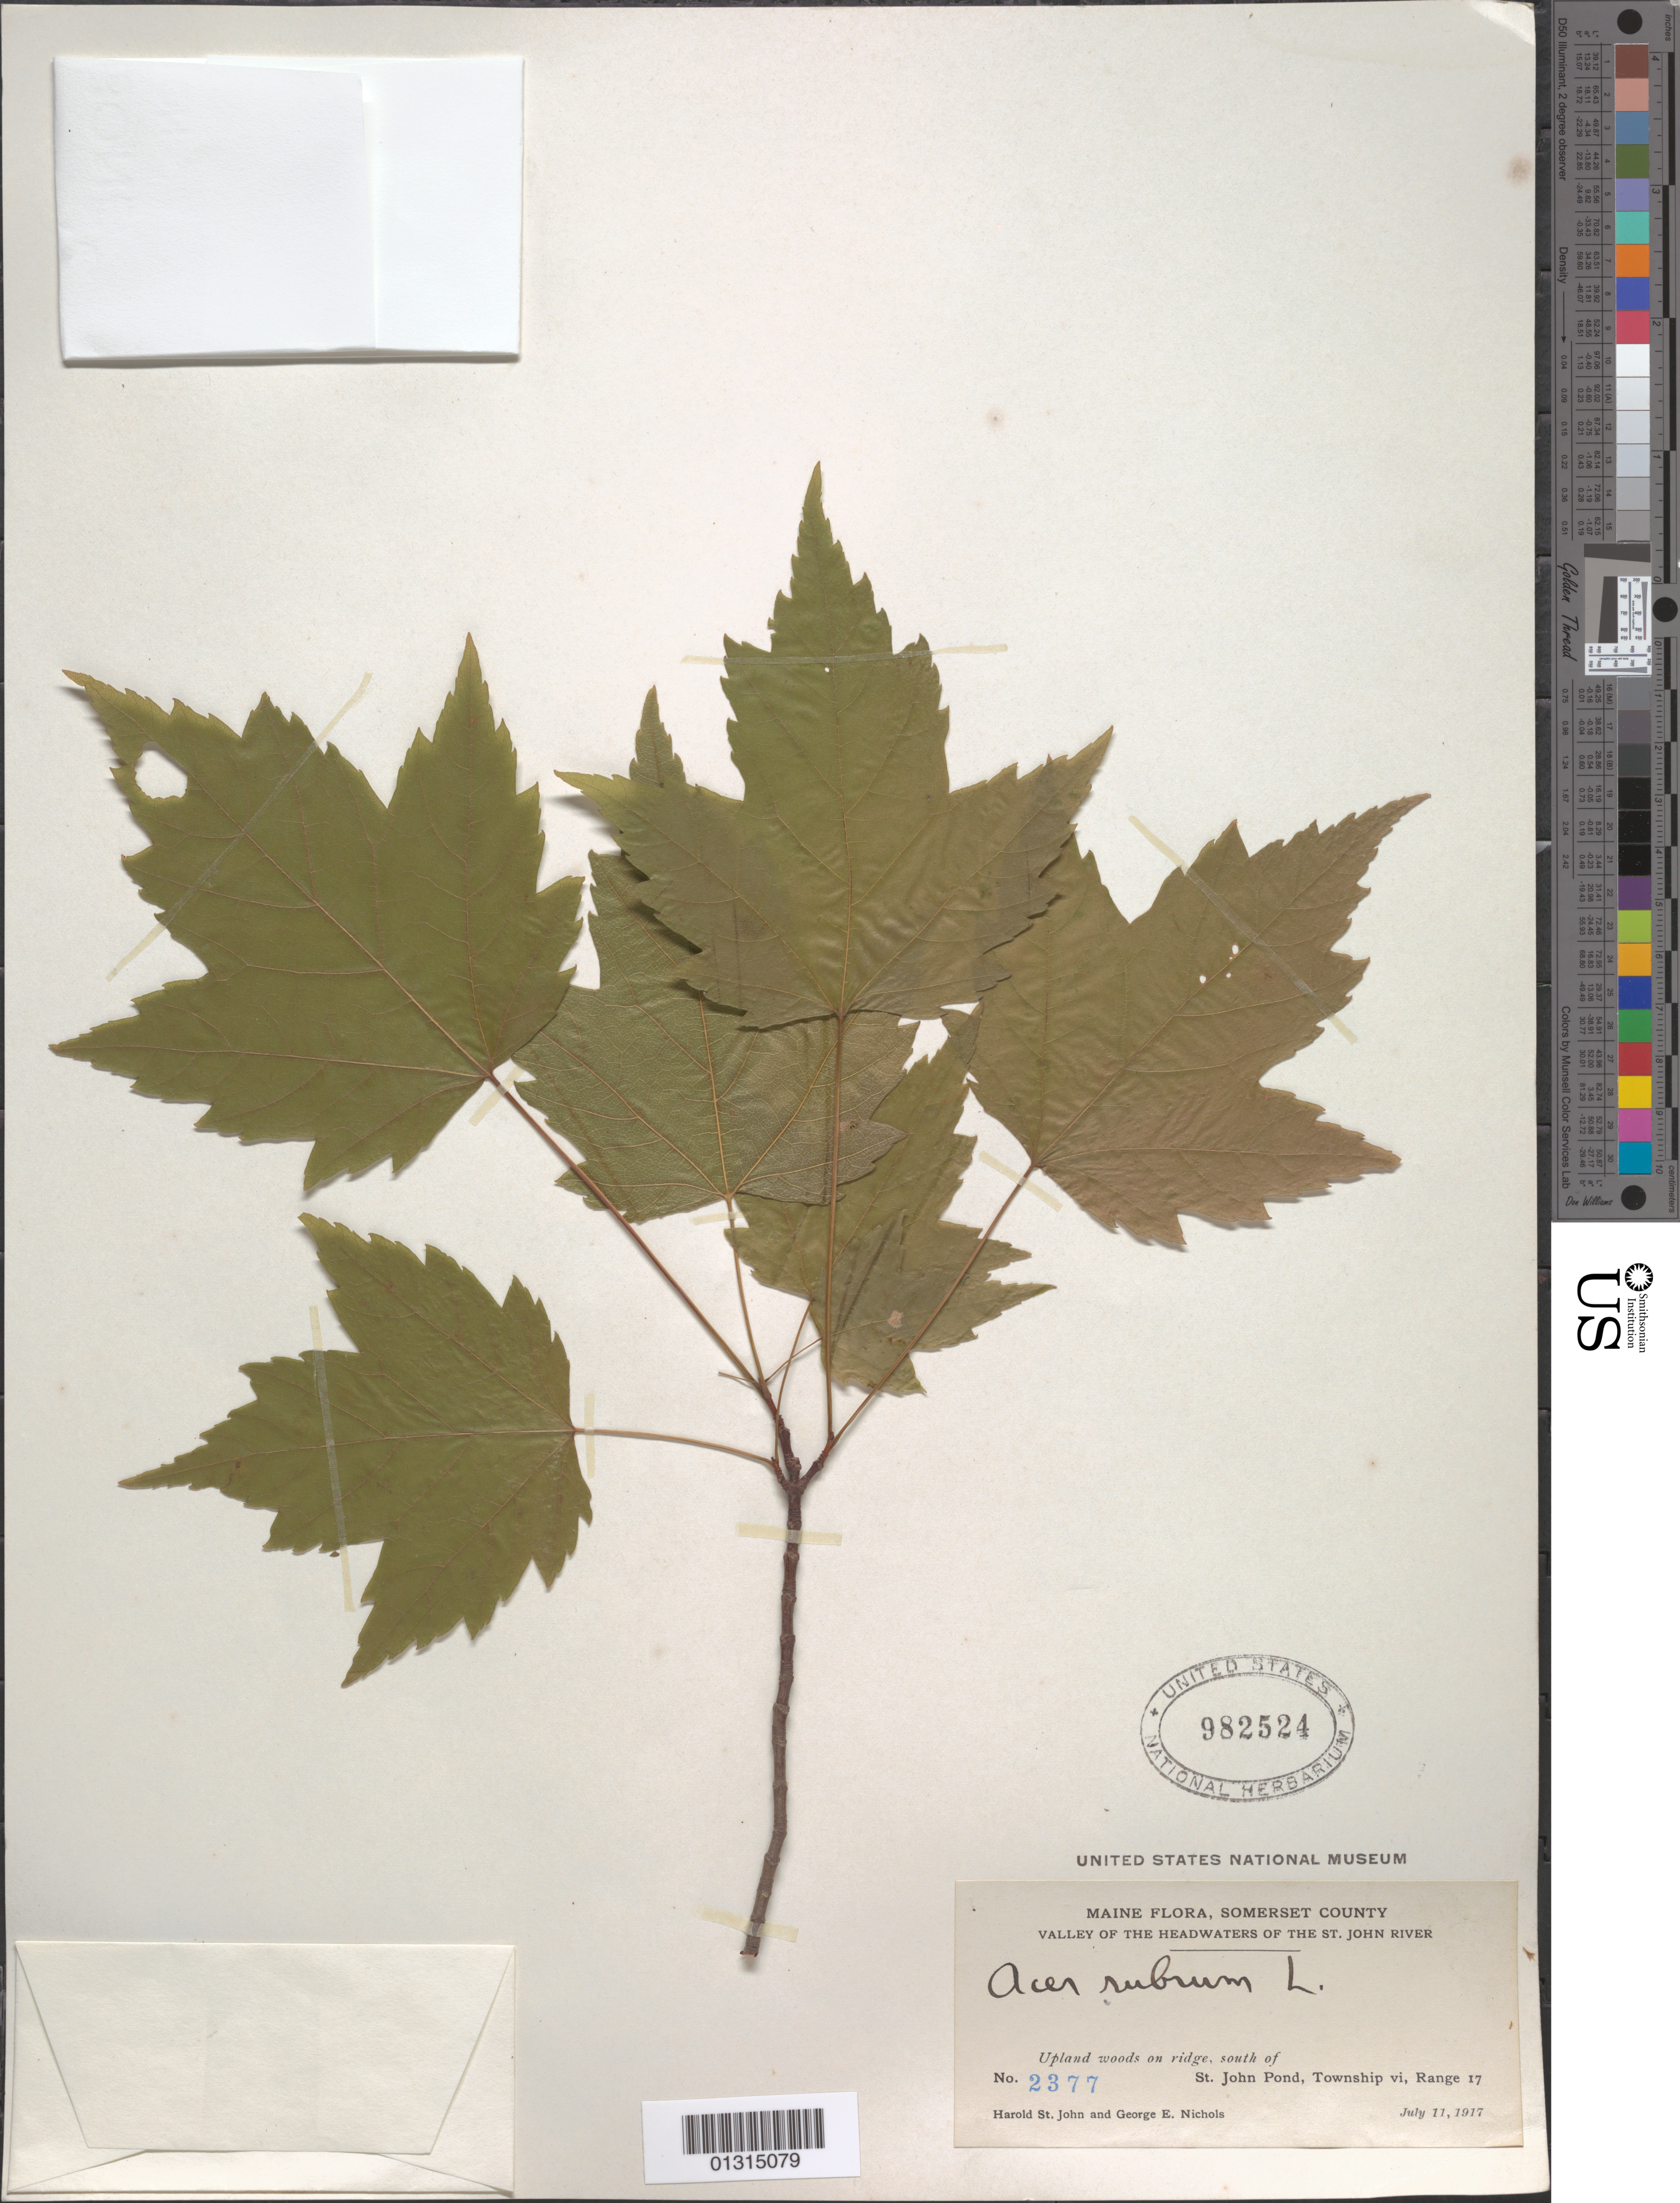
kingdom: Plantae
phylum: Tracheophyta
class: Magnoliopsida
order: Sapindales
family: Sapindaceae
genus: Acer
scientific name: Acer rubrum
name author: L.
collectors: H. St. John & G. Nicols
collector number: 2377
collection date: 1917-07-11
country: United States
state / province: Maine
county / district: Somerset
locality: Somerset County, south of St. John Pond, Township vi, Range 17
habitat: Upland woods on ridge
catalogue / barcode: US 982524